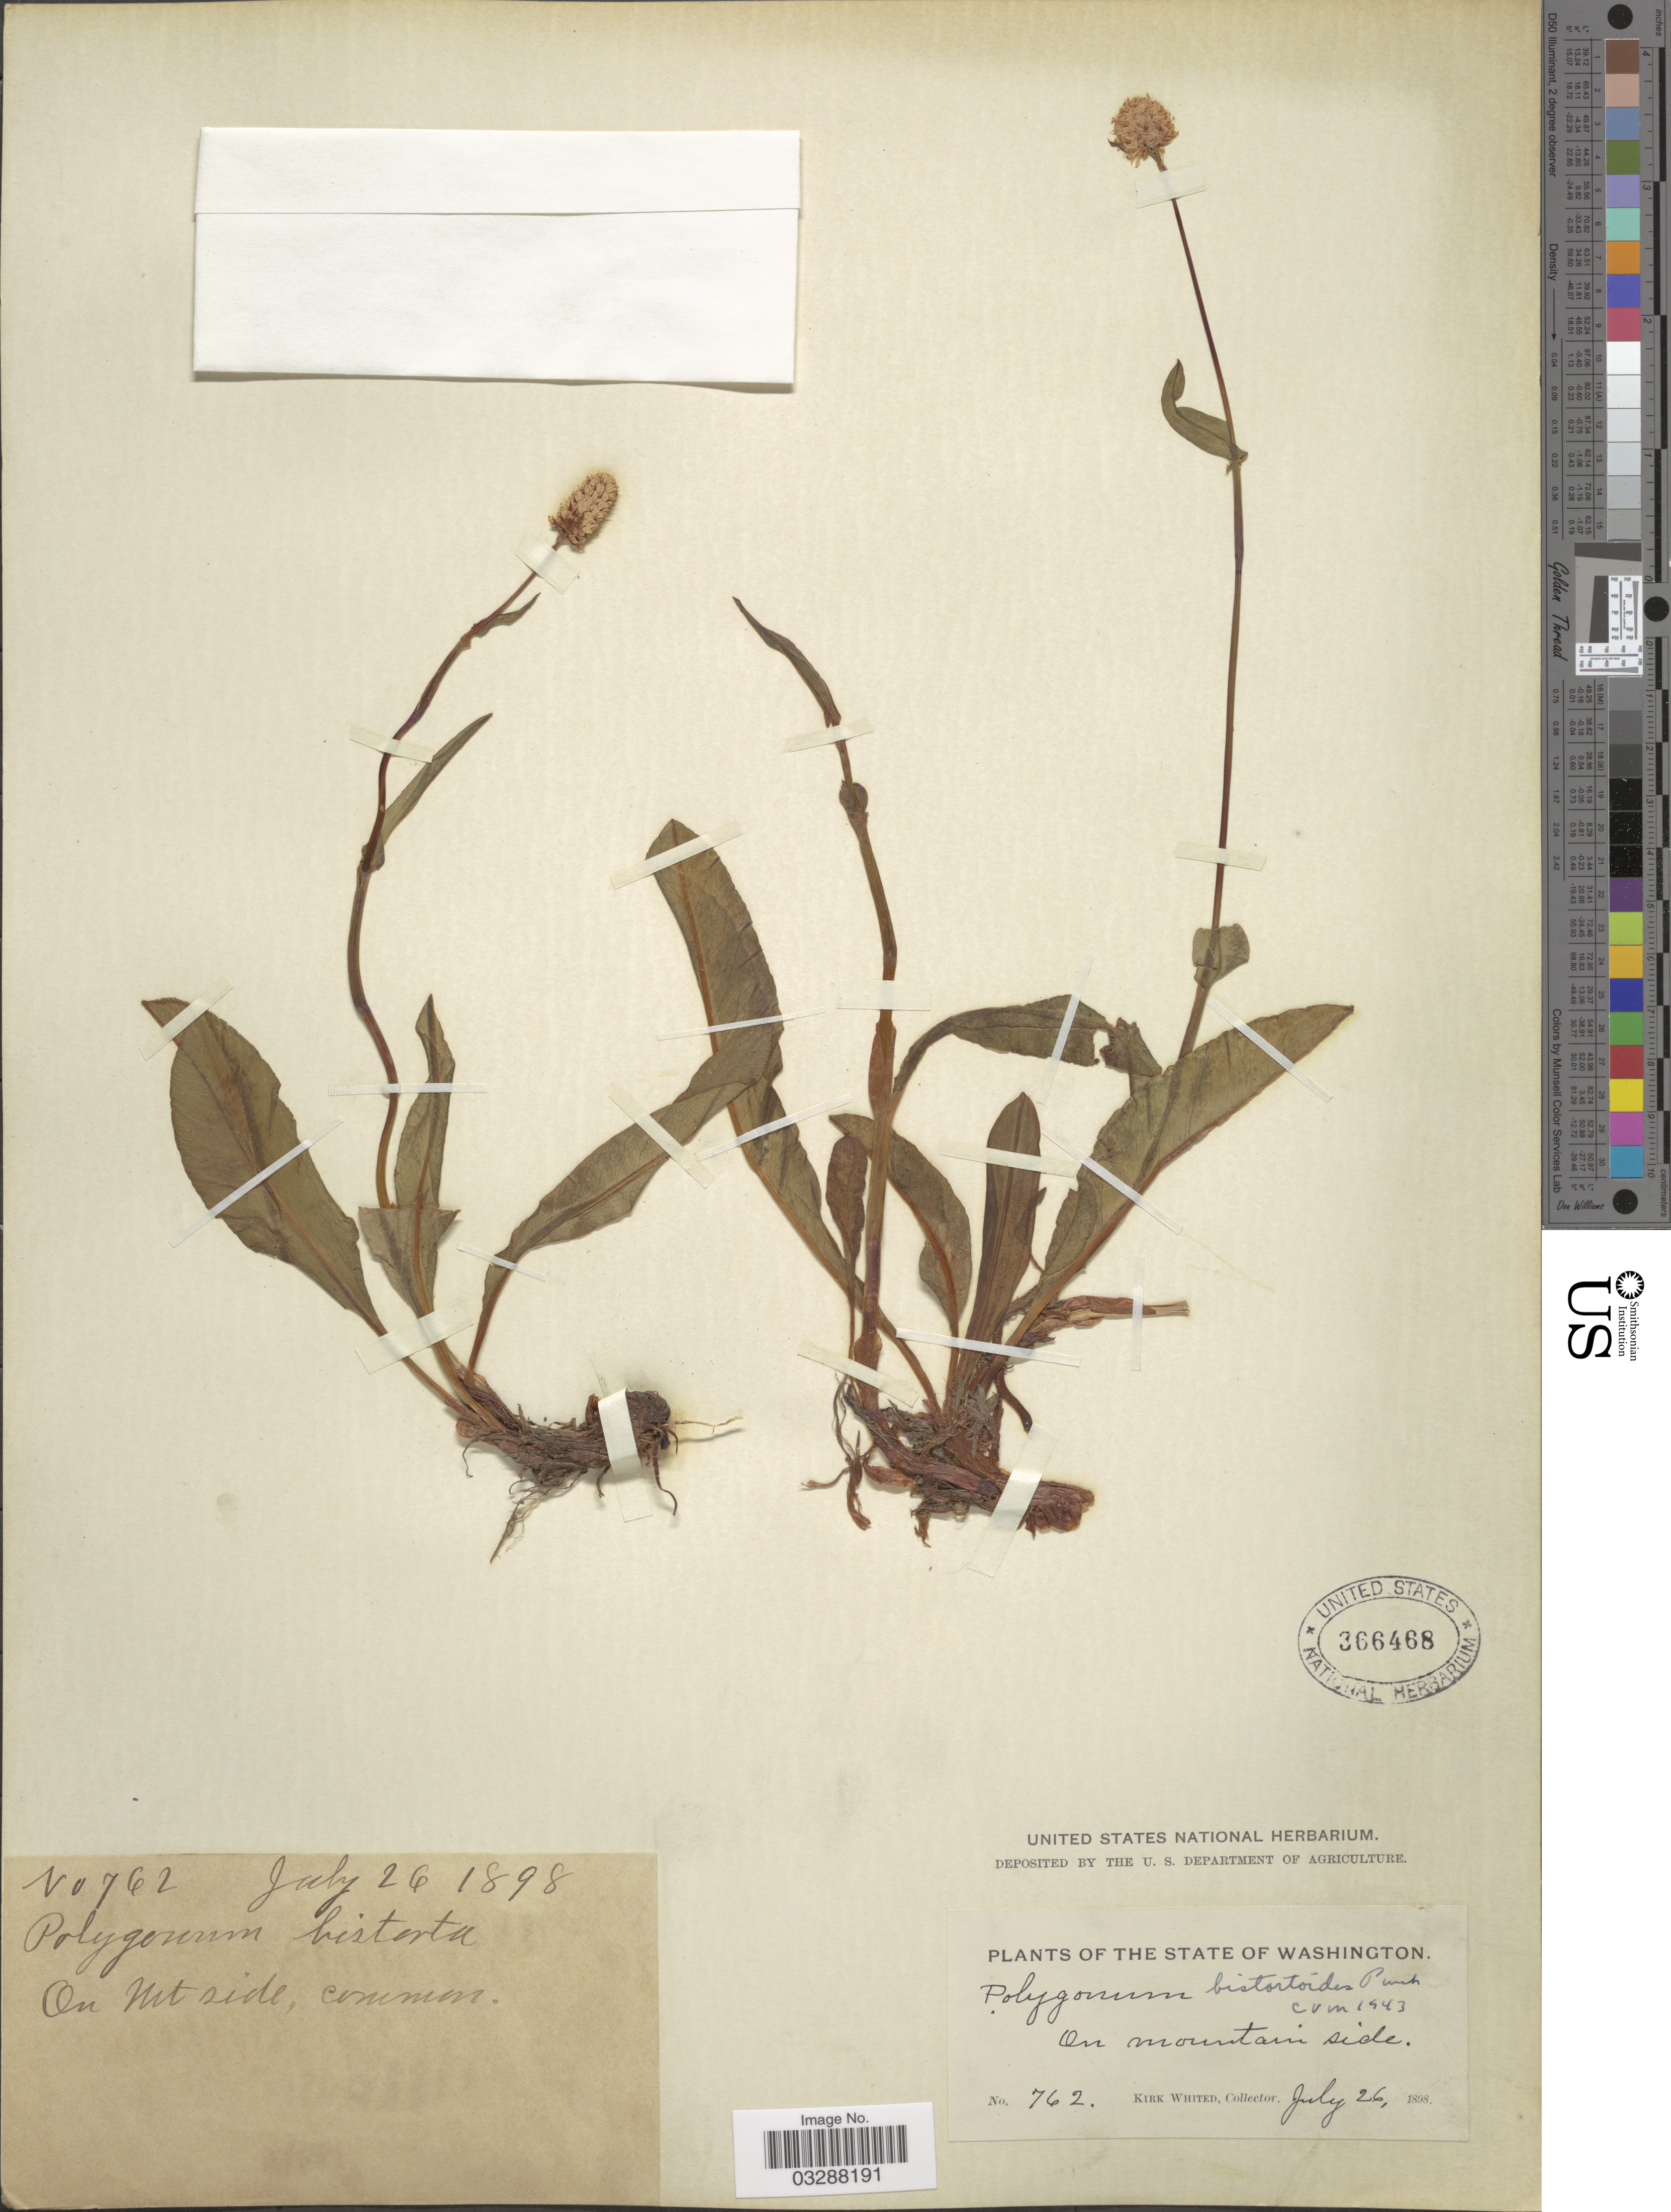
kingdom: Plantae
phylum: Tracheophyta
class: Magnoliopsida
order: Caryophyllales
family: Polygonaceae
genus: Bistorta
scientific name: Bistorta bistortoides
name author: (Pursh) Small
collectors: K. Whited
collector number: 762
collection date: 1898-07-26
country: United States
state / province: Washington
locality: On mountain side.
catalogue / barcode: US 366468